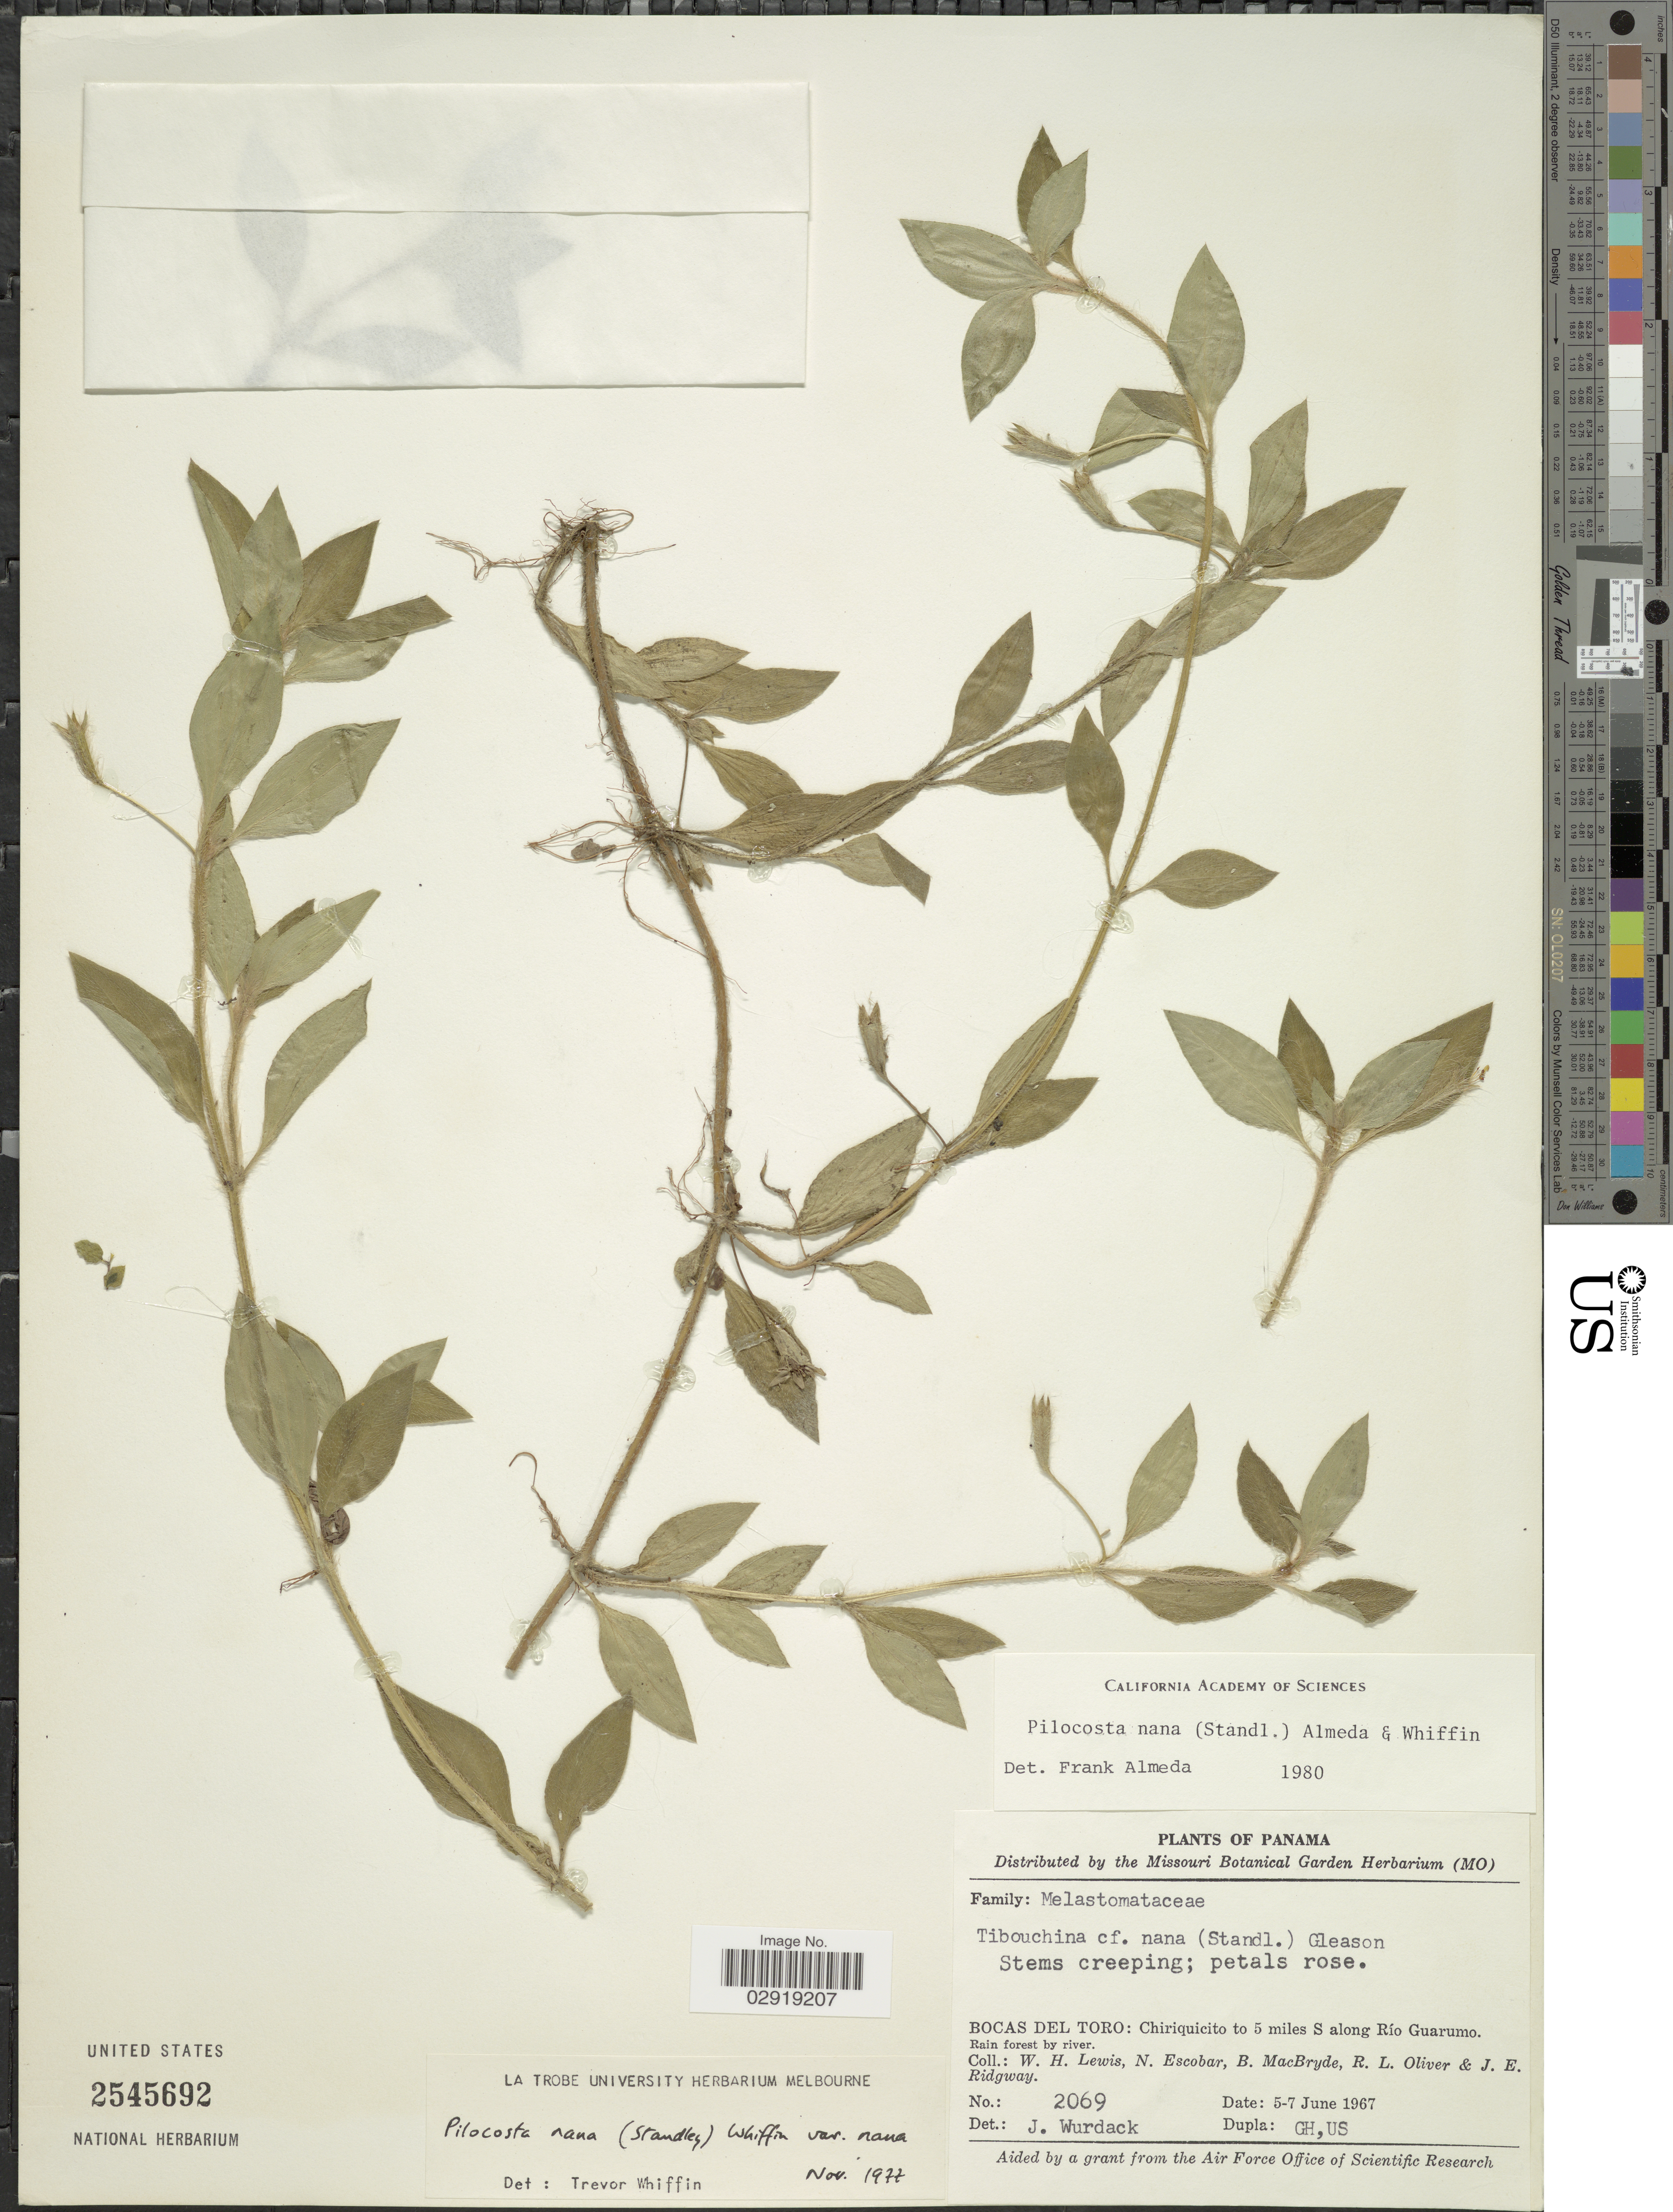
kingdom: Plantae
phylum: Tracheophyta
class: Magnoliopsida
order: Myrtales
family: Melastomataceae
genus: Pilocosta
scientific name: Pilocosta nana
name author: (Standl.) Almeda &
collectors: W. H. Lewis, N. Escobar, B. MacBryde, R. Oliver & J. Ridgway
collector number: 2069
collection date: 1967-06-05/1967-06-07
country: Panama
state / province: Bocas del Toro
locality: Chiriquicito to 5 miles S along Río Guarumo.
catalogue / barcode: US 2545692